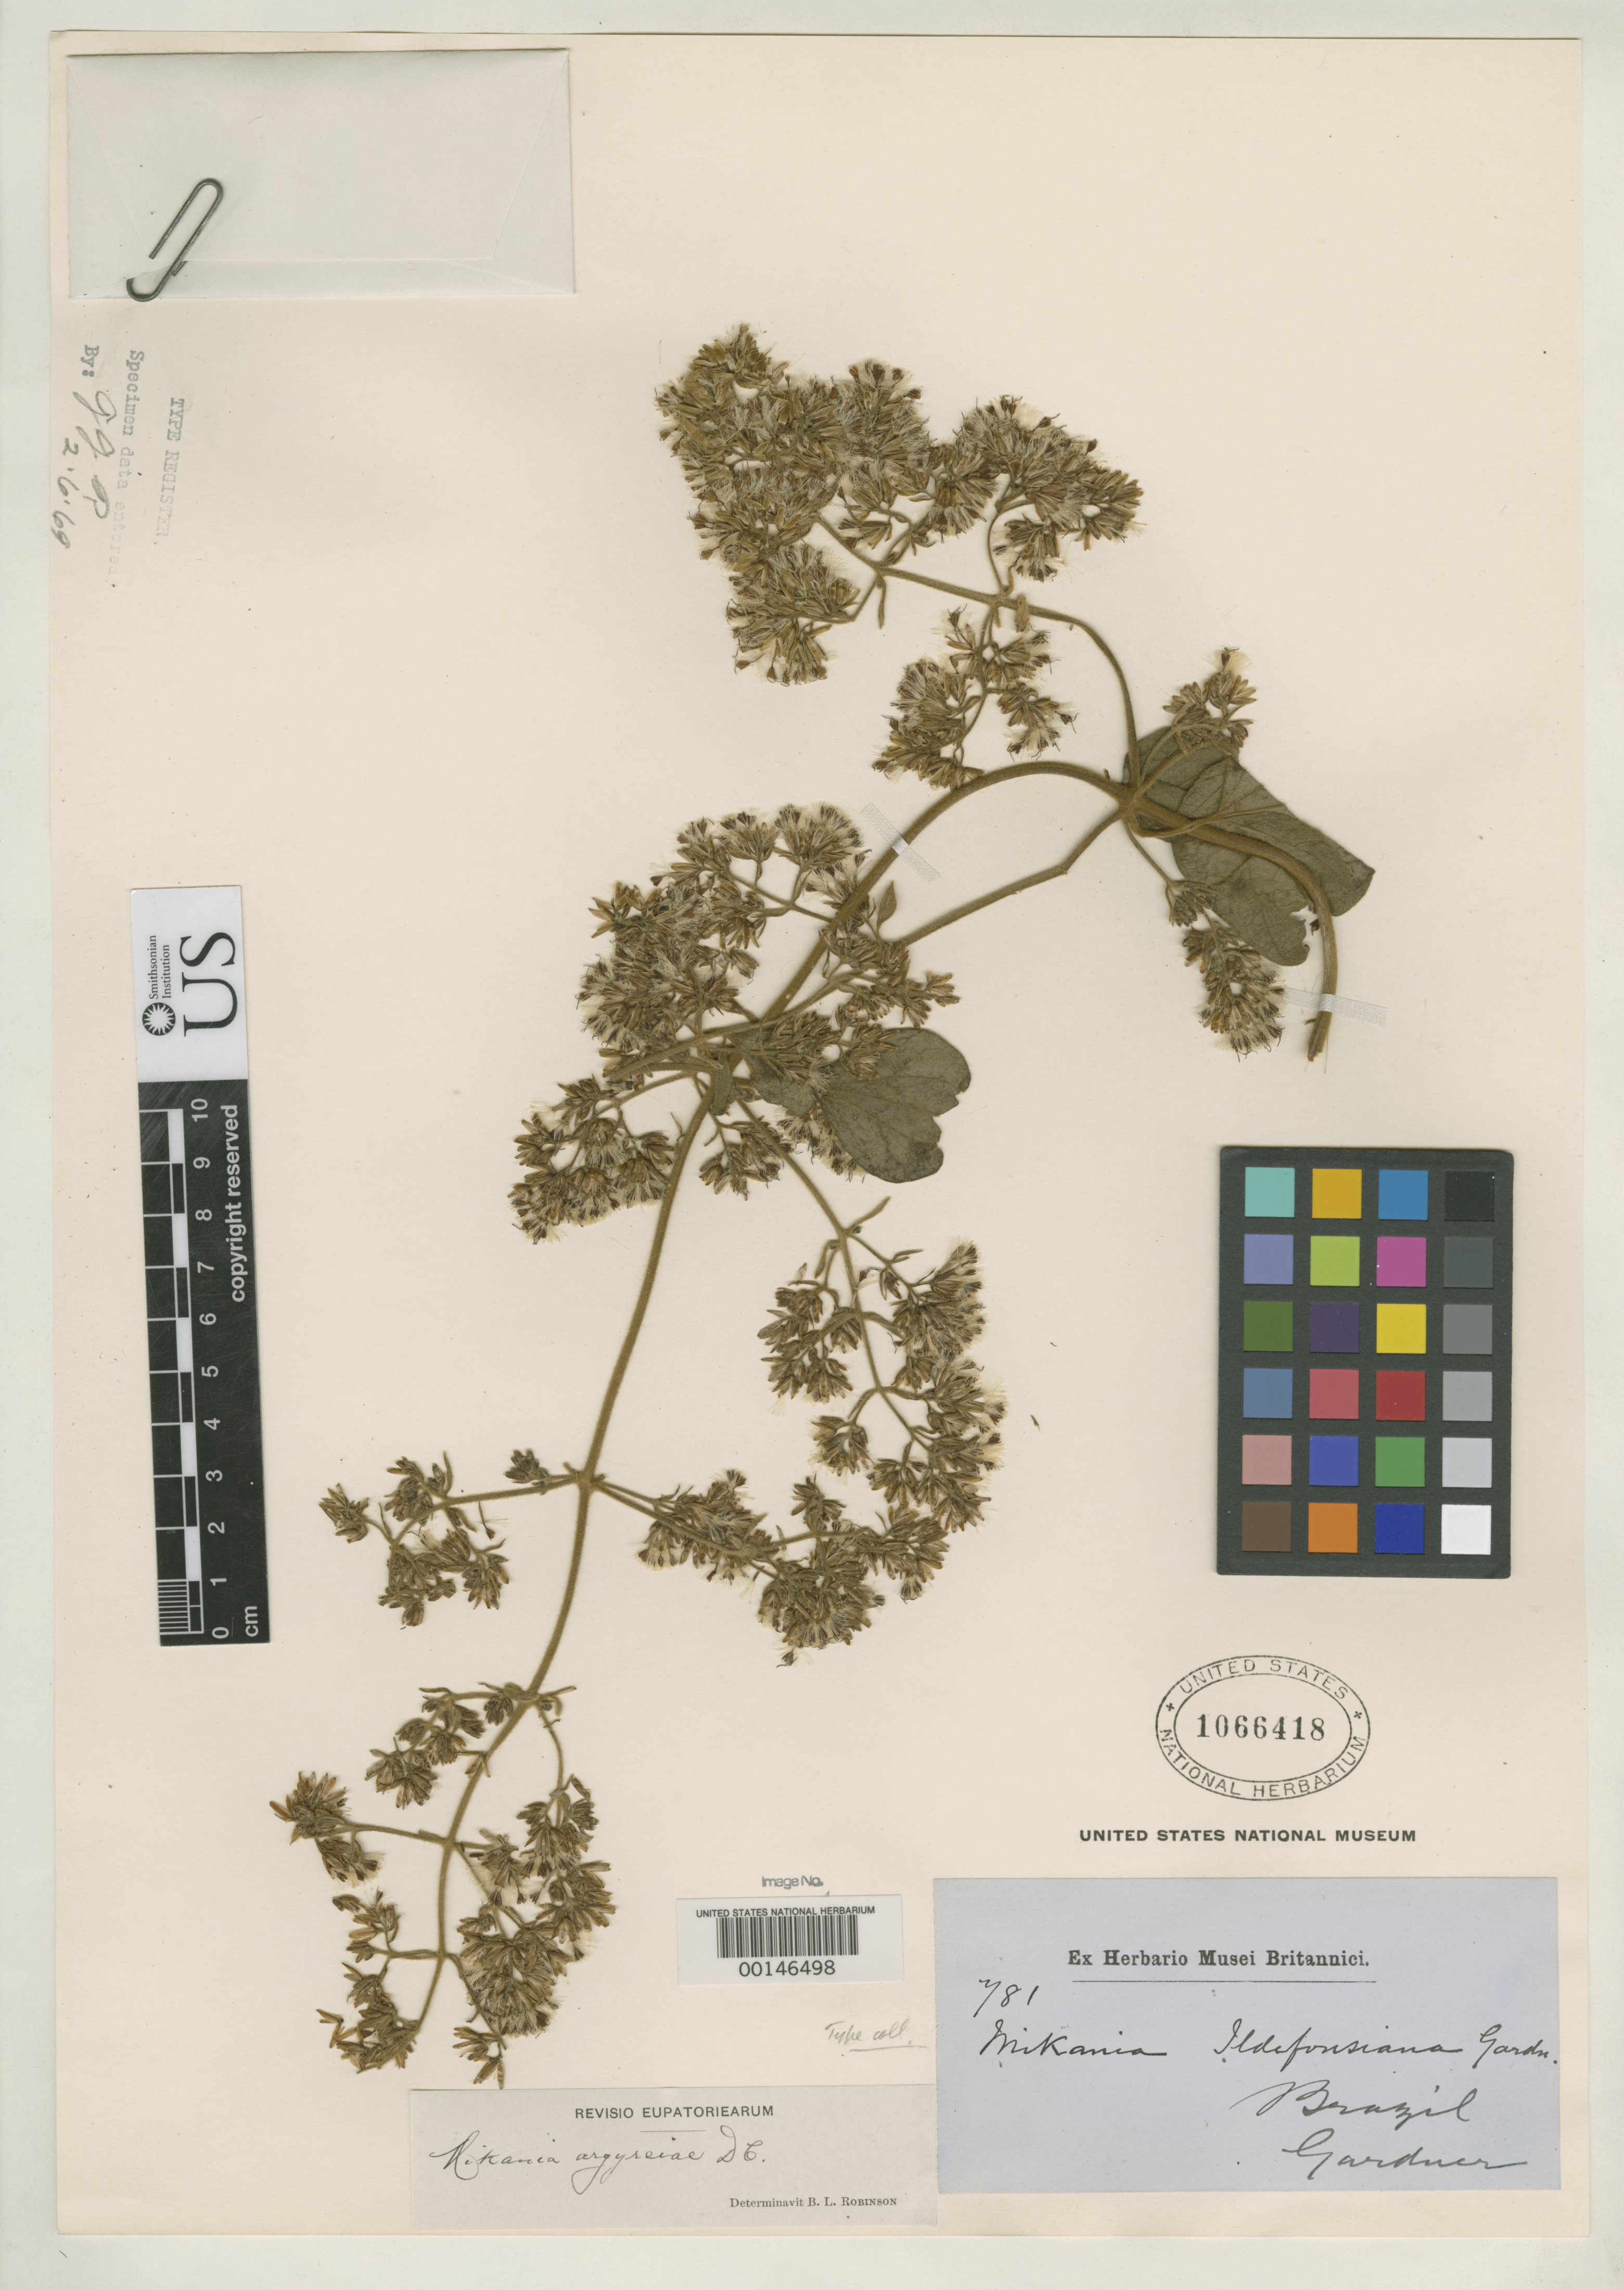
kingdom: Plantae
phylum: Tracheophyta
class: Magnoliopsida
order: Asterales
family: Asteraceae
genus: Mikania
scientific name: Mikania ildefonsiana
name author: Gardner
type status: Isotype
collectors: G. Gardner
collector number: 781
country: Brazil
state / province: Rio de Janeiro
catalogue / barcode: US 1066418